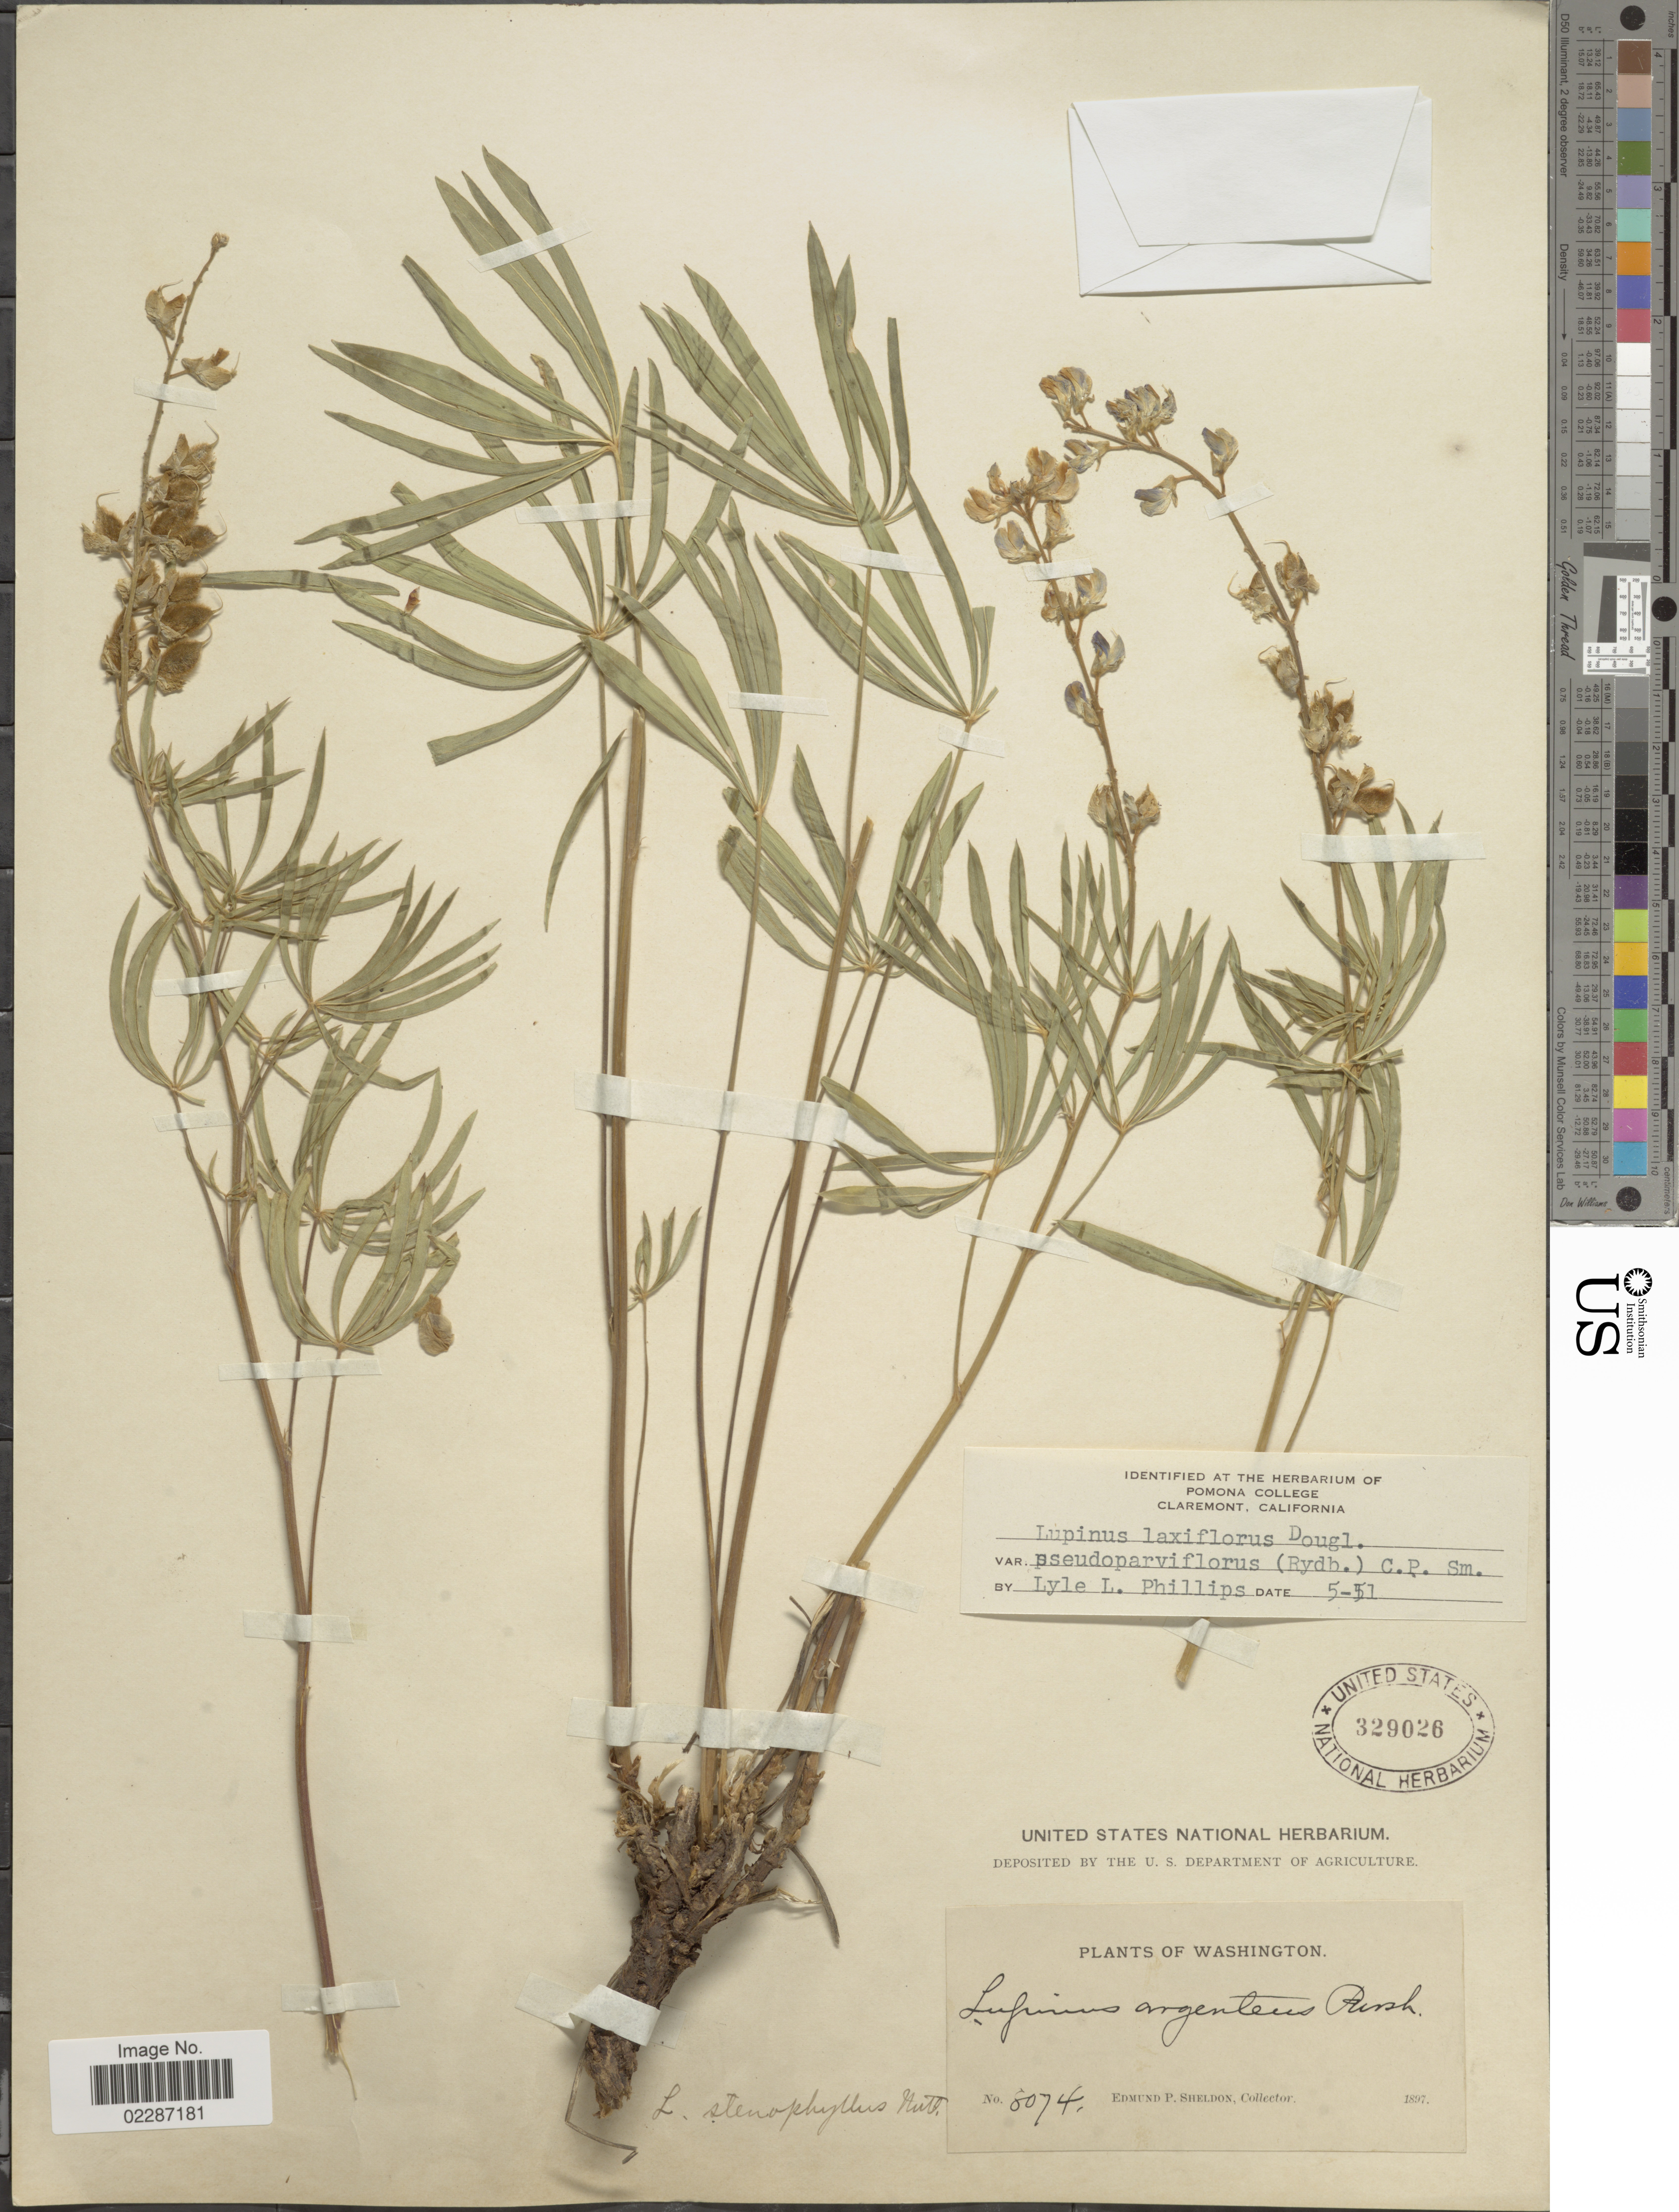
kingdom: Plantae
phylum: Tracheophyta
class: Magnoliopsida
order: Fabales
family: Fabaceae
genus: Lupinus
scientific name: Lupinus pseudoparviflorus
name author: Rydb.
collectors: E. P. Sheldon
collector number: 8074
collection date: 1897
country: United States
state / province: Washington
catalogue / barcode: US 329026